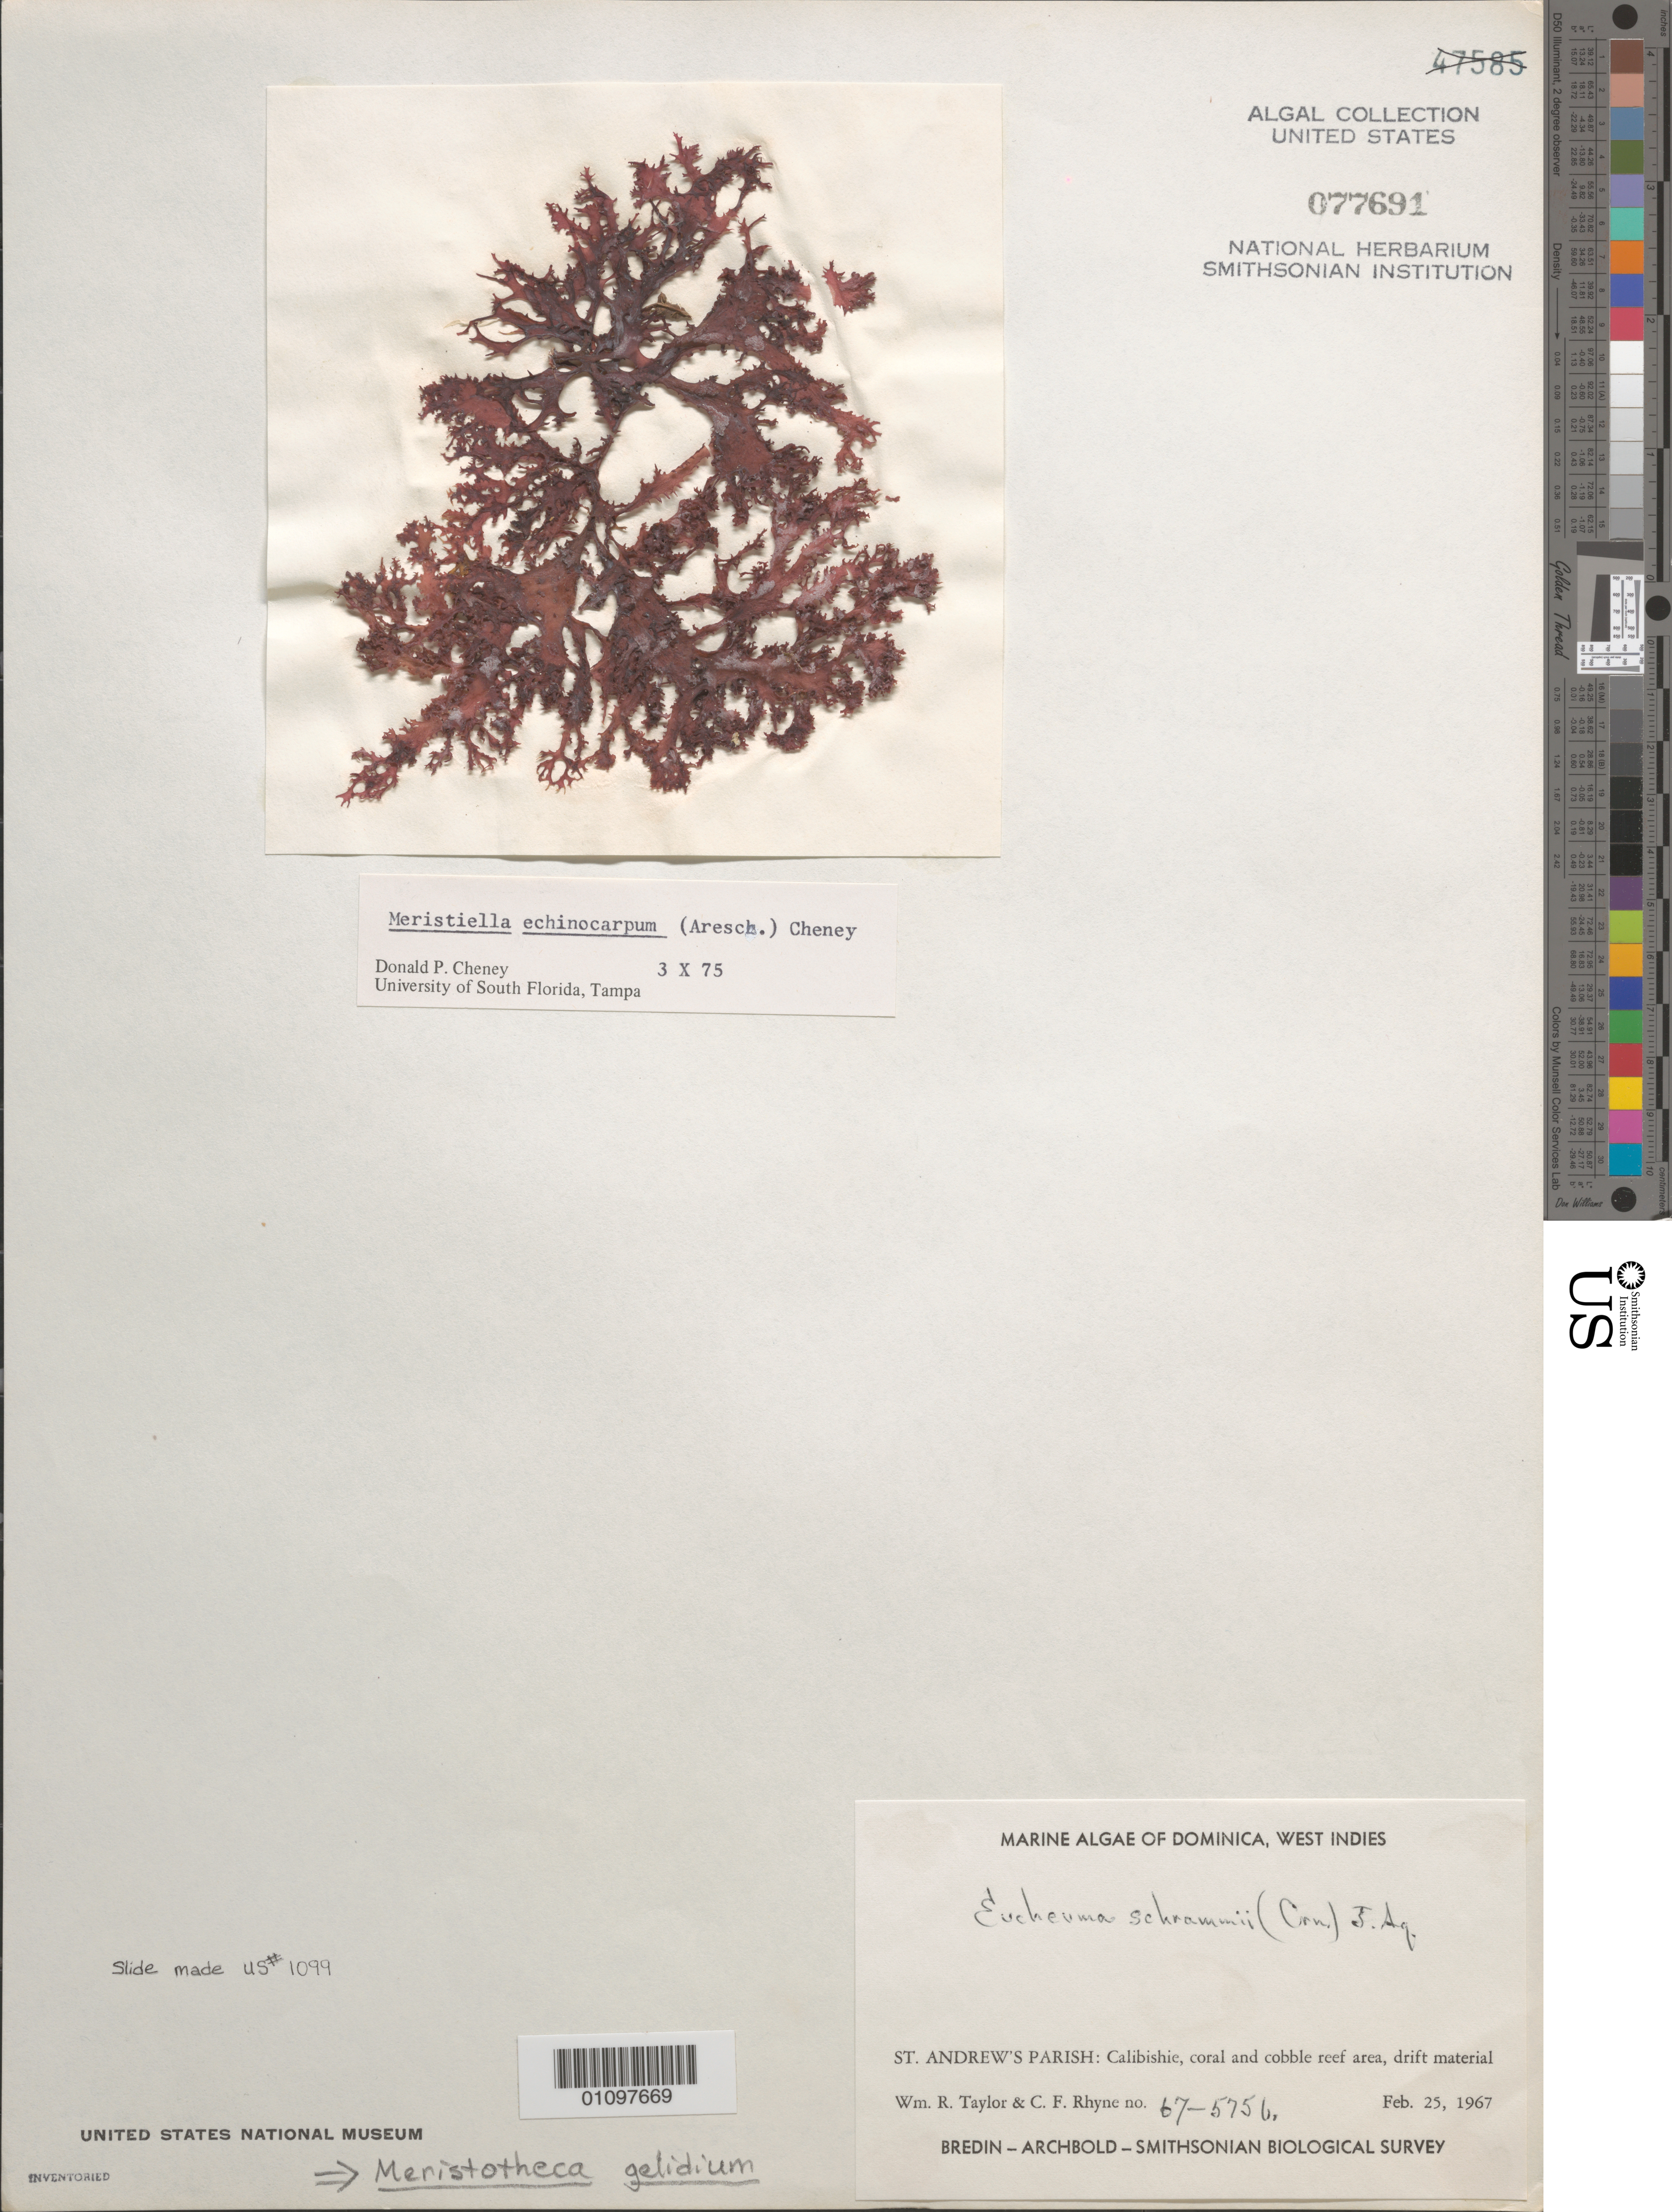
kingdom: Plantae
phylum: Rhodophyta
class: Florideophyceae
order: Gigartinales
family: Solieriaceae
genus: Meristotheca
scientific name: Meristotheca gelidium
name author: (J. Agardh) E.J. Faye & Masuda in E.J. Faye et al.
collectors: W. R. Taylor & C. Rhyne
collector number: WRT 67-575b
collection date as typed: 25 Feb 1967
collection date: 1967-02-25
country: Dominica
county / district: St. Andrew's Parish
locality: Calibishie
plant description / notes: Bredin-Archbold-Smithsonian Biological Survey, as Eucheuma schrammii (Crouan) J. Ag.; det. by D.P. Cheney as Meristiella echinocarpum; genus unpublished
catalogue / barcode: US 77691